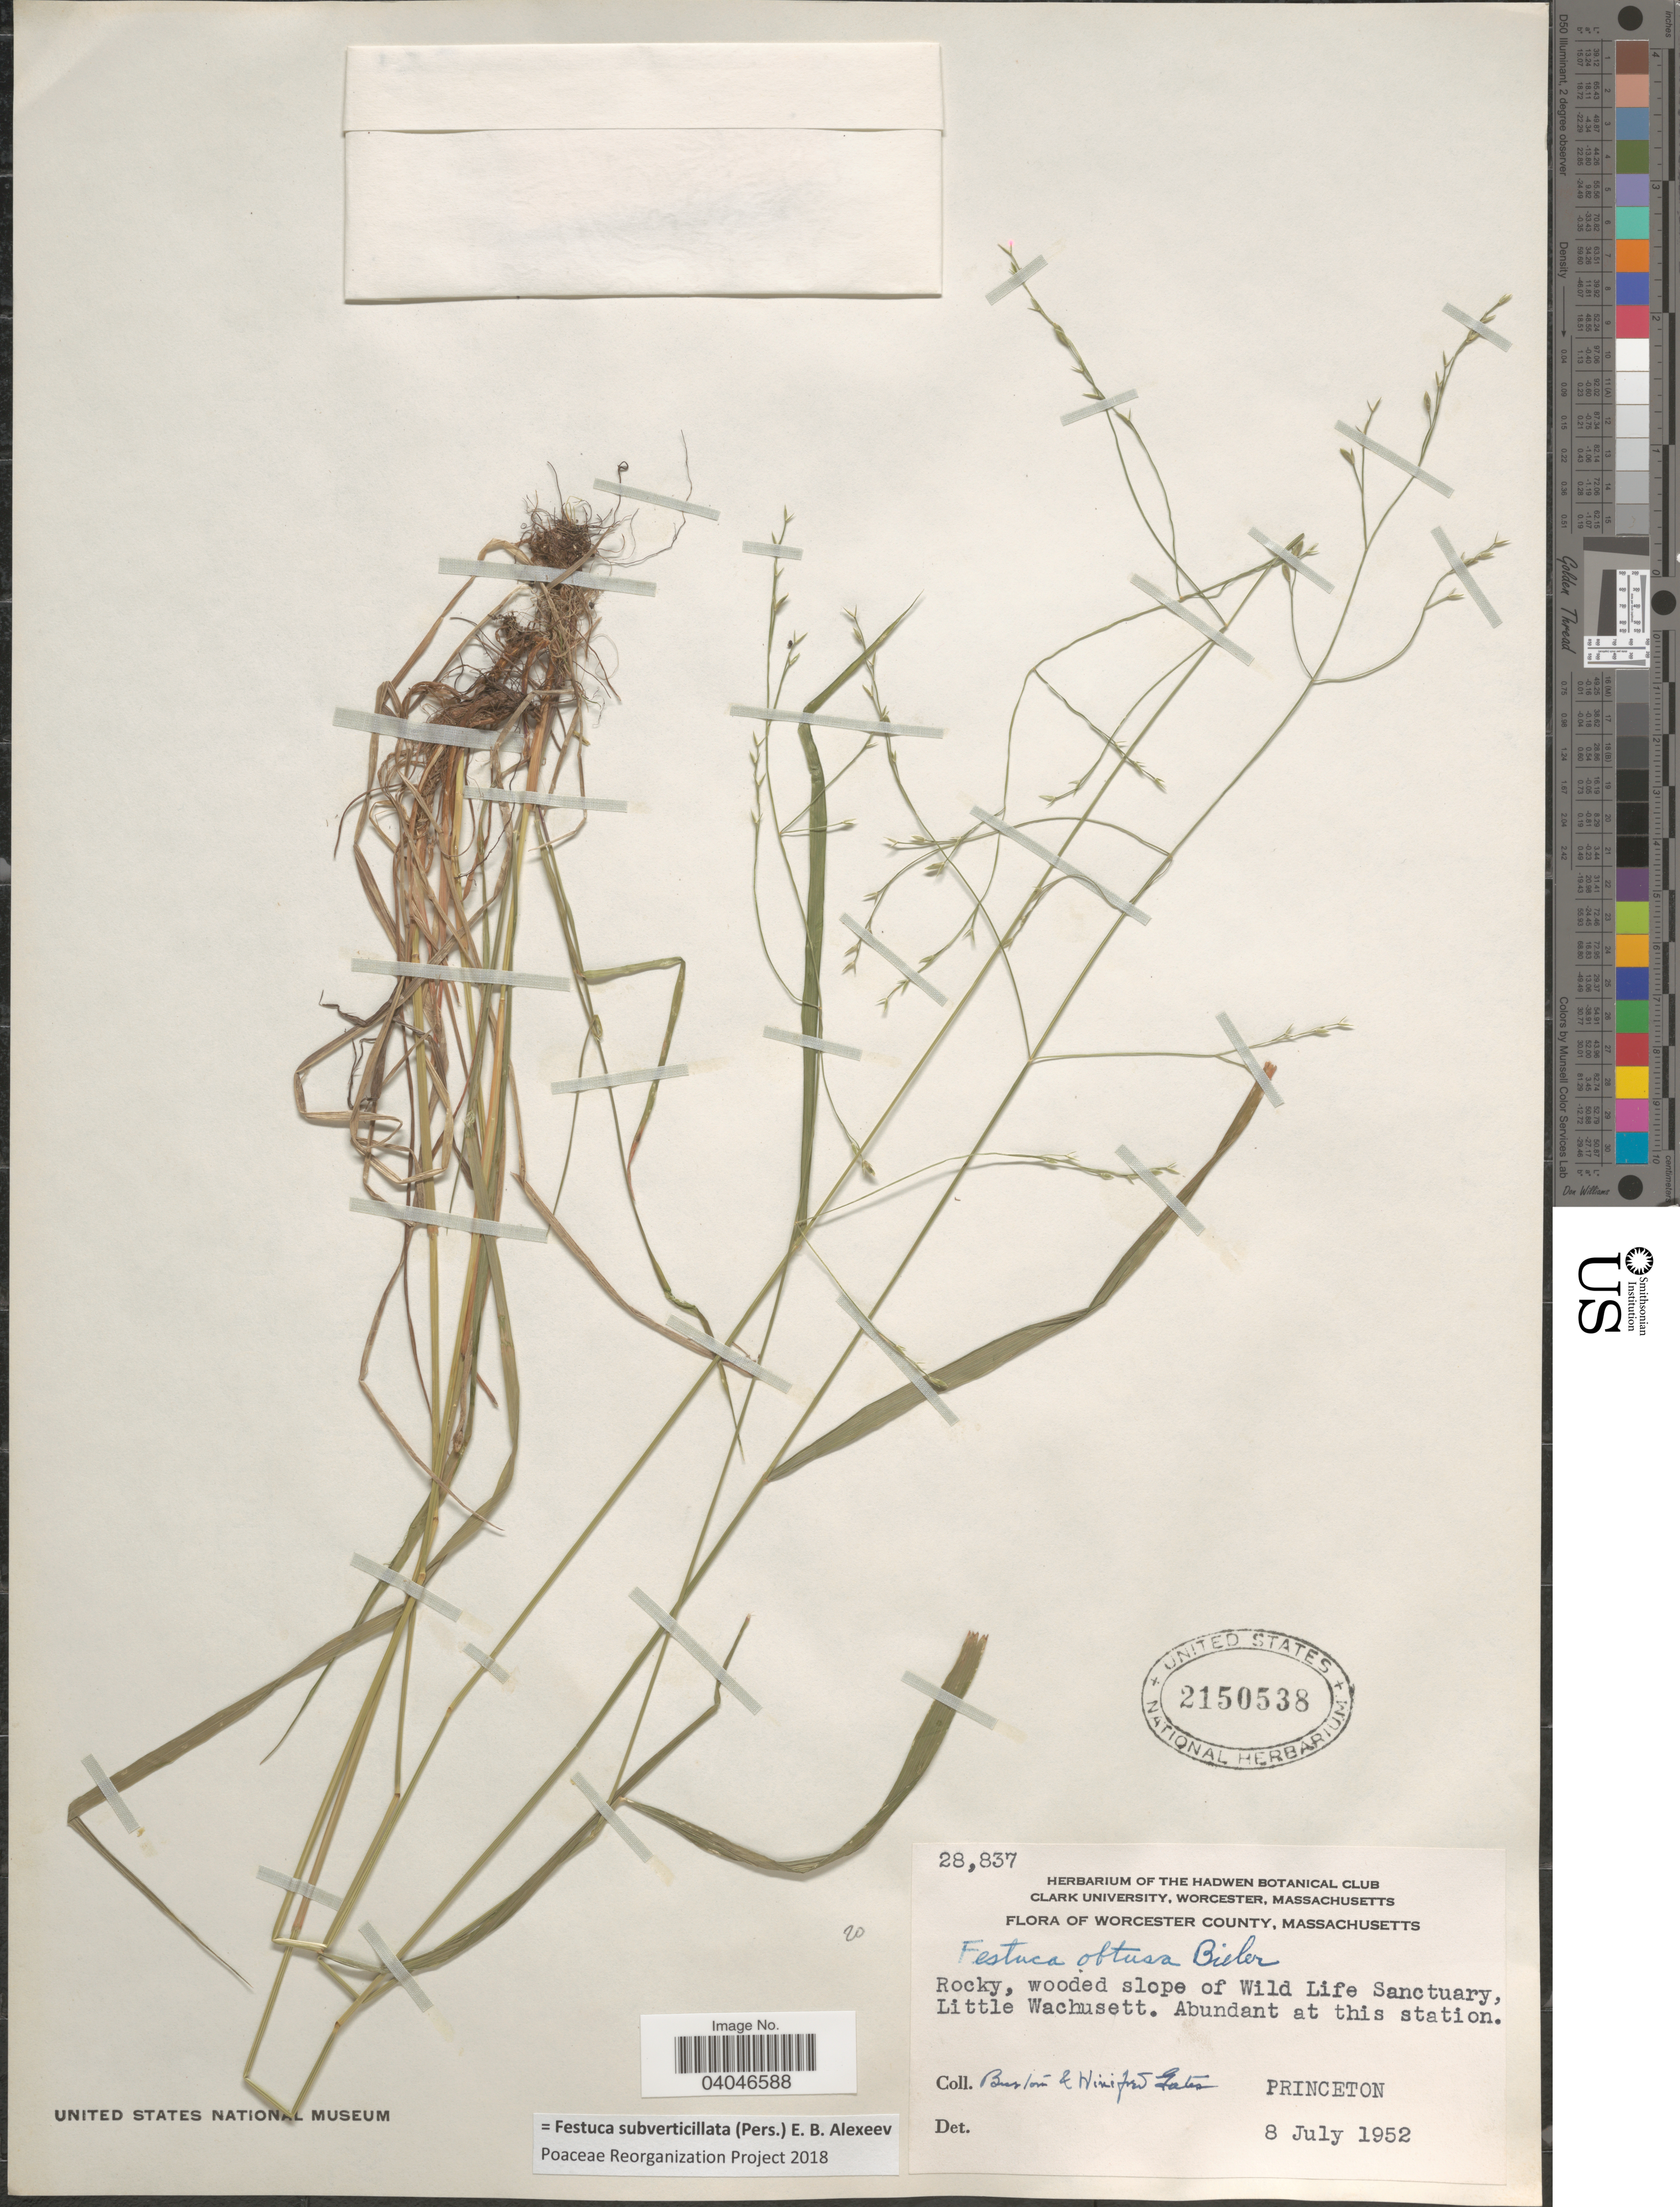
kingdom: Plantae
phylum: Tracheophyta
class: Liliopsida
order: Poales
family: Poaceae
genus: Festuca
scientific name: Festuca subverticillata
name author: (Pers.) E.B. Alexeev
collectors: B. N. Gates & H. E. Gates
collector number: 28837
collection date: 1952-07-08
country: United States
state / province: Massachusetts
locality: Worcester County. Rocky, wooded slope of Wild Life Sanctuary, Little Wachusett. Princeton.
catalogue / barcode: US 2150538